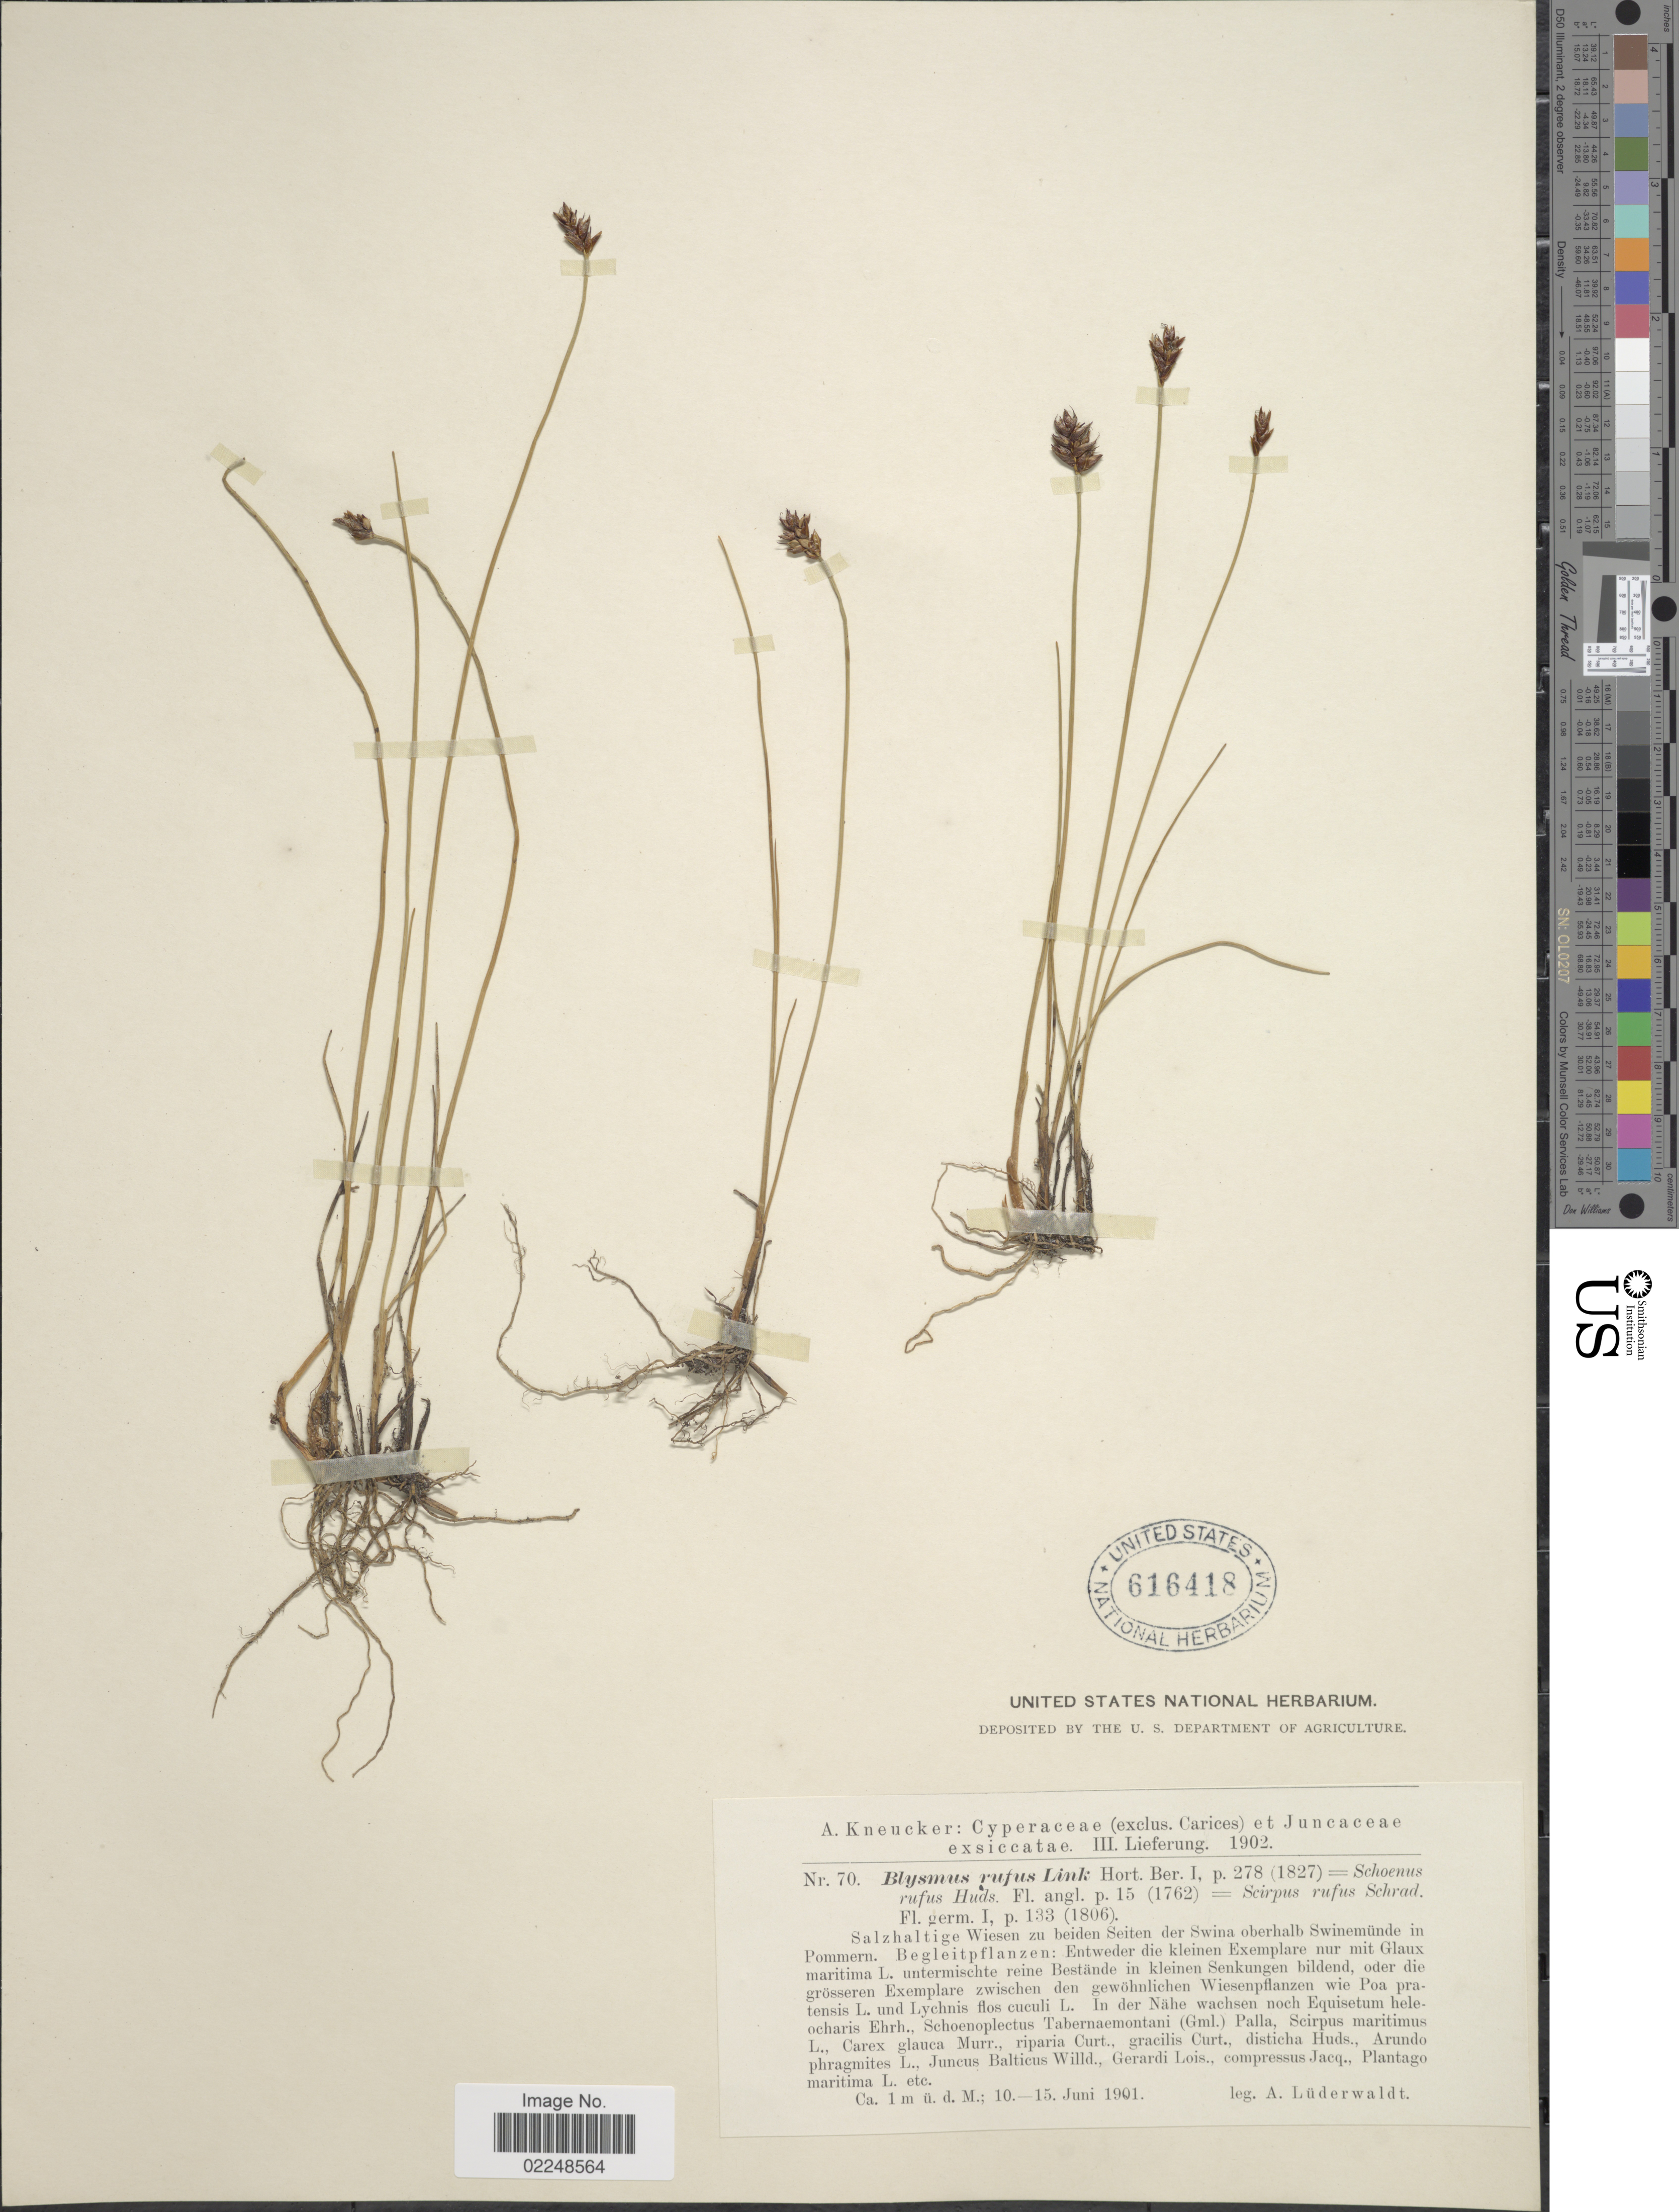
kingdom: Plantae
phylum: Tracheophyta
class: Liliopsida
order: Poales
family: Cyperaceae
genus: Blysmopsis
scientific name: Blysmopsis rufa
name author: (Huds.) Oteng-Yeb.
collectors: A. Lüderwaldt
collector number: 70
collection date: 1901-06-10/1901-06-15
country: Germany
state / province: Mecklenburg-Vorpommern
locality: Cyperaceae (exlus. Carices) et Juncaceae, Salzhaltige Wiesen zu beiden Seiten der Swina Oberhalb Swinemunde in Pommern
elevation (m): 1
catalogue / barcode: US 616418